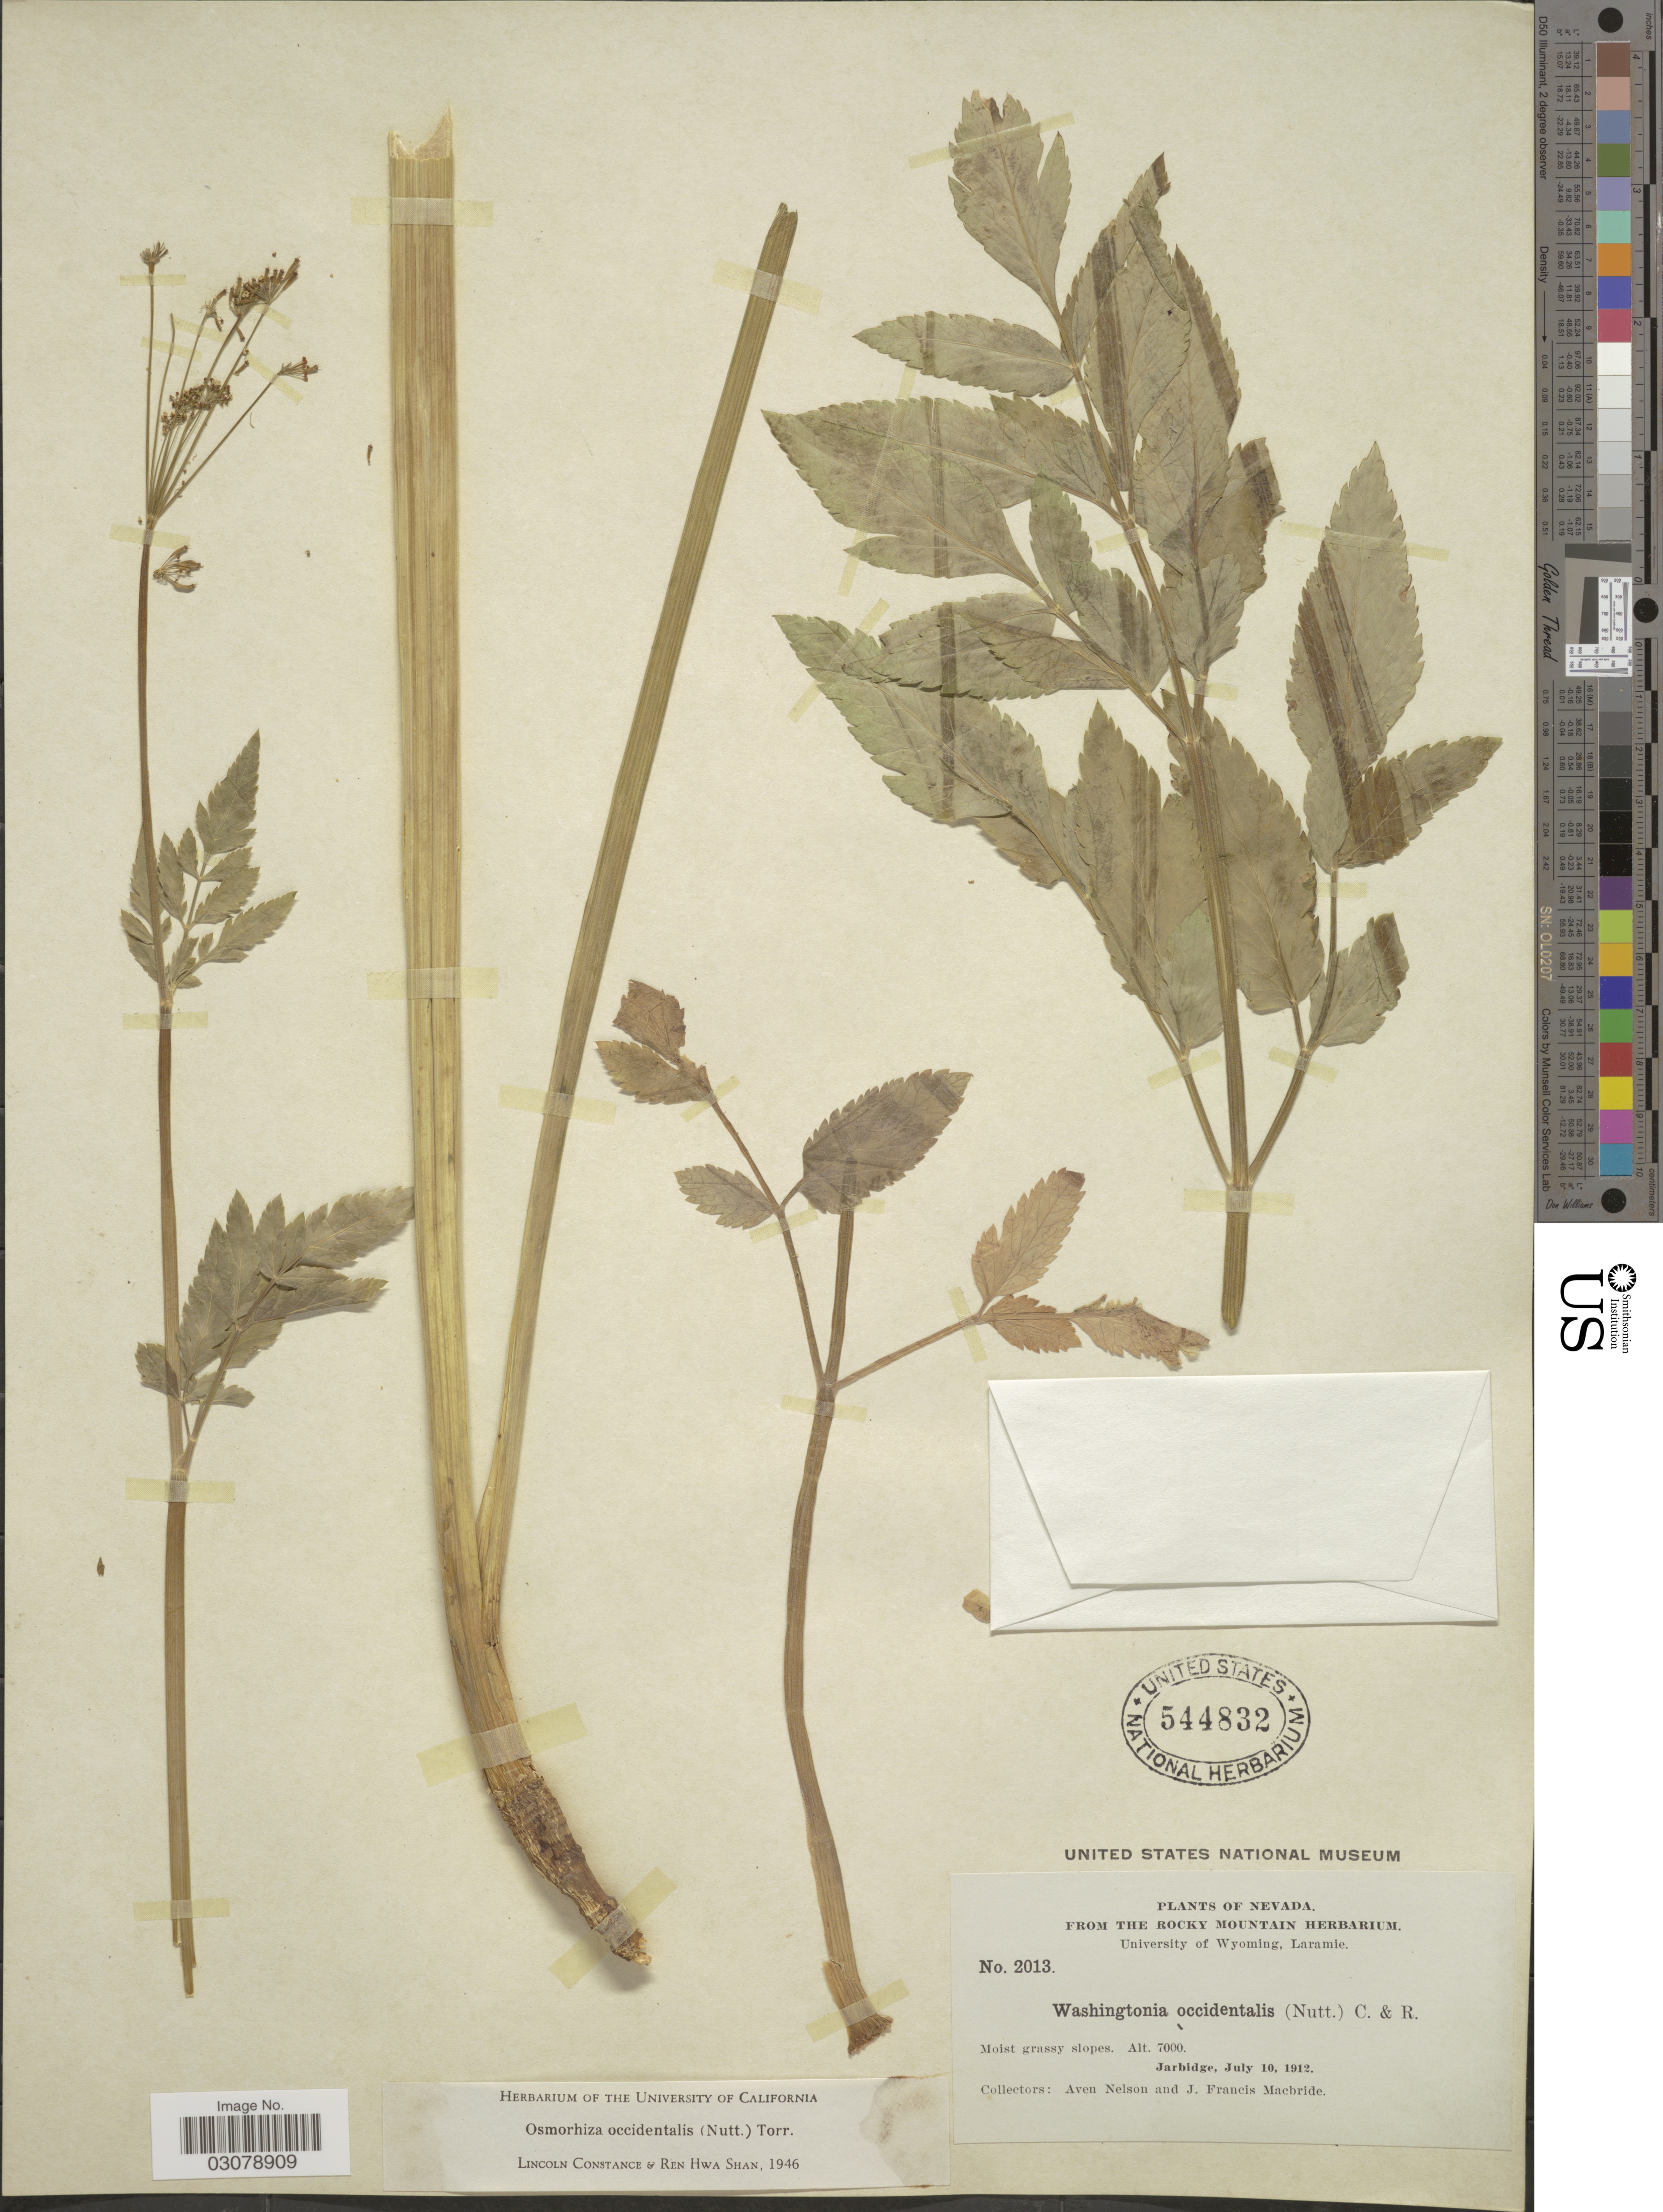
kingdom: Plantae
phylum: Tracheophyta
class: Magnoliopsida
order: Apiales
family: Apiaceae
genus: Osmorhiza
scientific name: Osmorhiza occidentalis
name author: (Nutt.) Torr.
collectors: A. Nelson & J. F. Macbride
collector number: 2013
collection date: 1912-07-10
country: United States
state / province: Nevada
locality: Jarbidge.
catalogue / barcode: US 544832